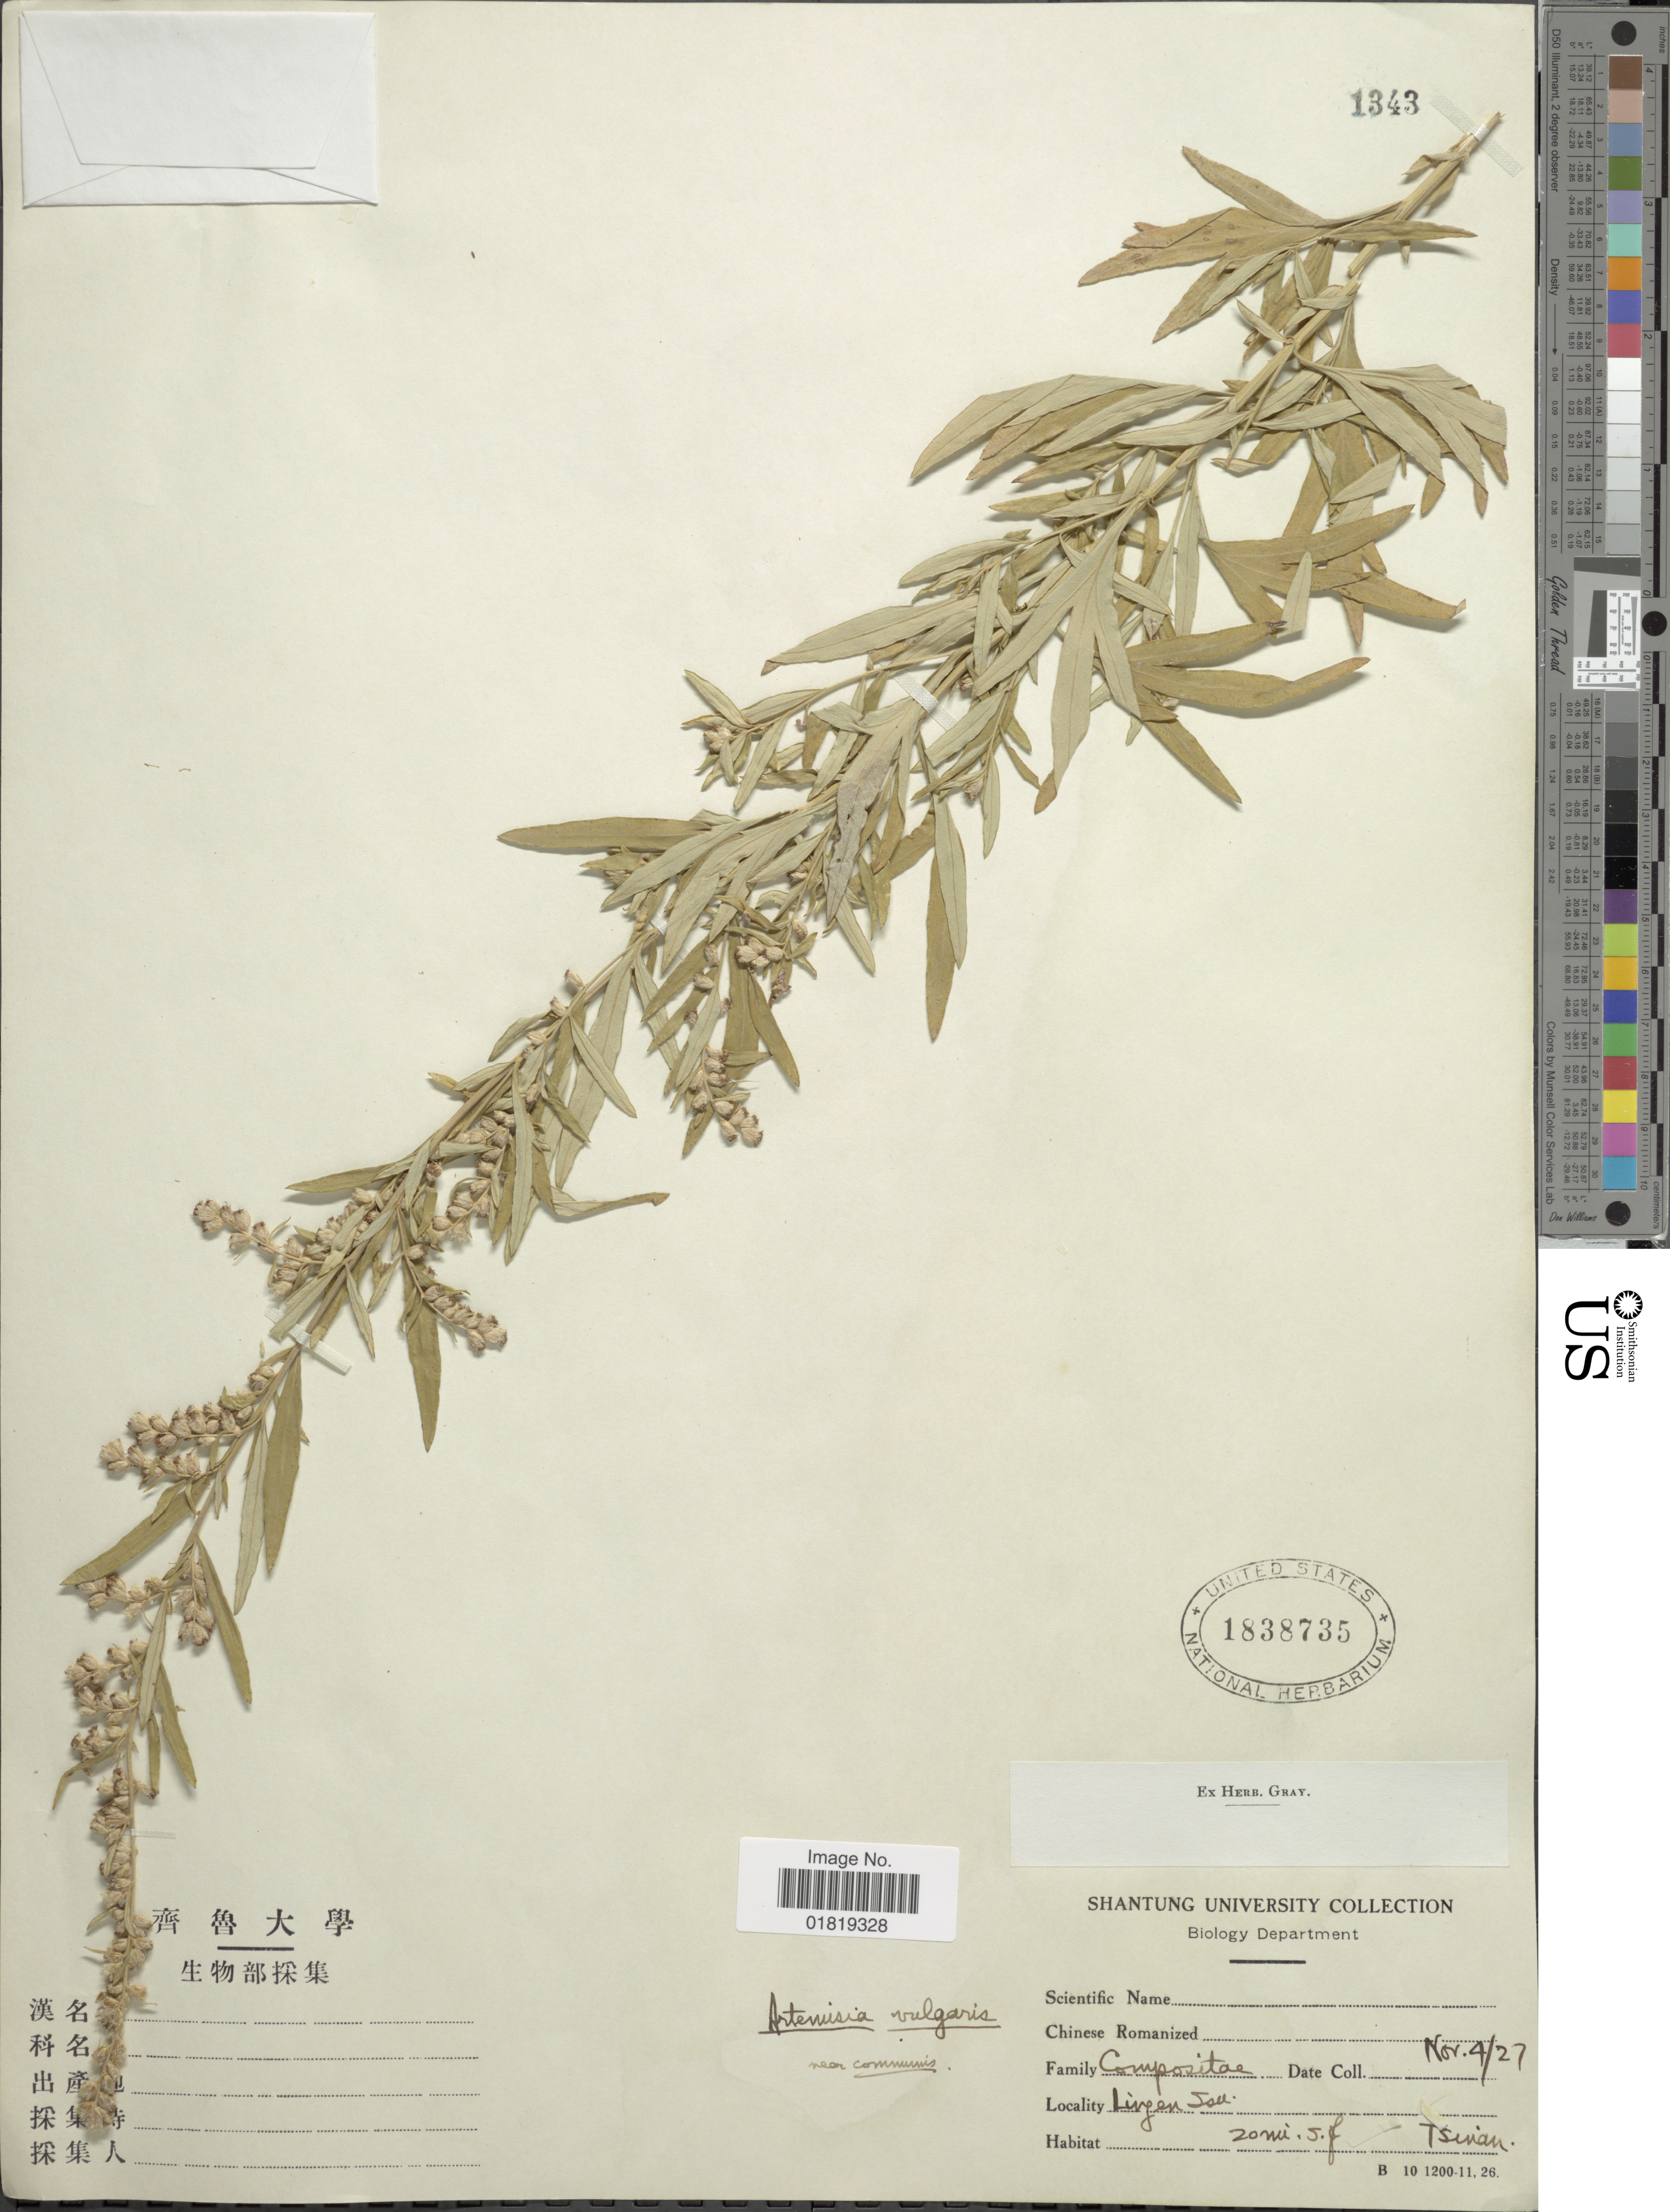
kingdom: Plantae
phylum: Tracheophyta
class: Magnoliopsida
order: Asterales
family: Asteraceae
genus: Artemisia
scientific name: Artemisia vulgaris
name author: L.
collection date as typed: Transcribed d/m/y: 4/11/27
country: China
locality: Lingen Sou, Tsinan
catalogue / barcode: US 1838735